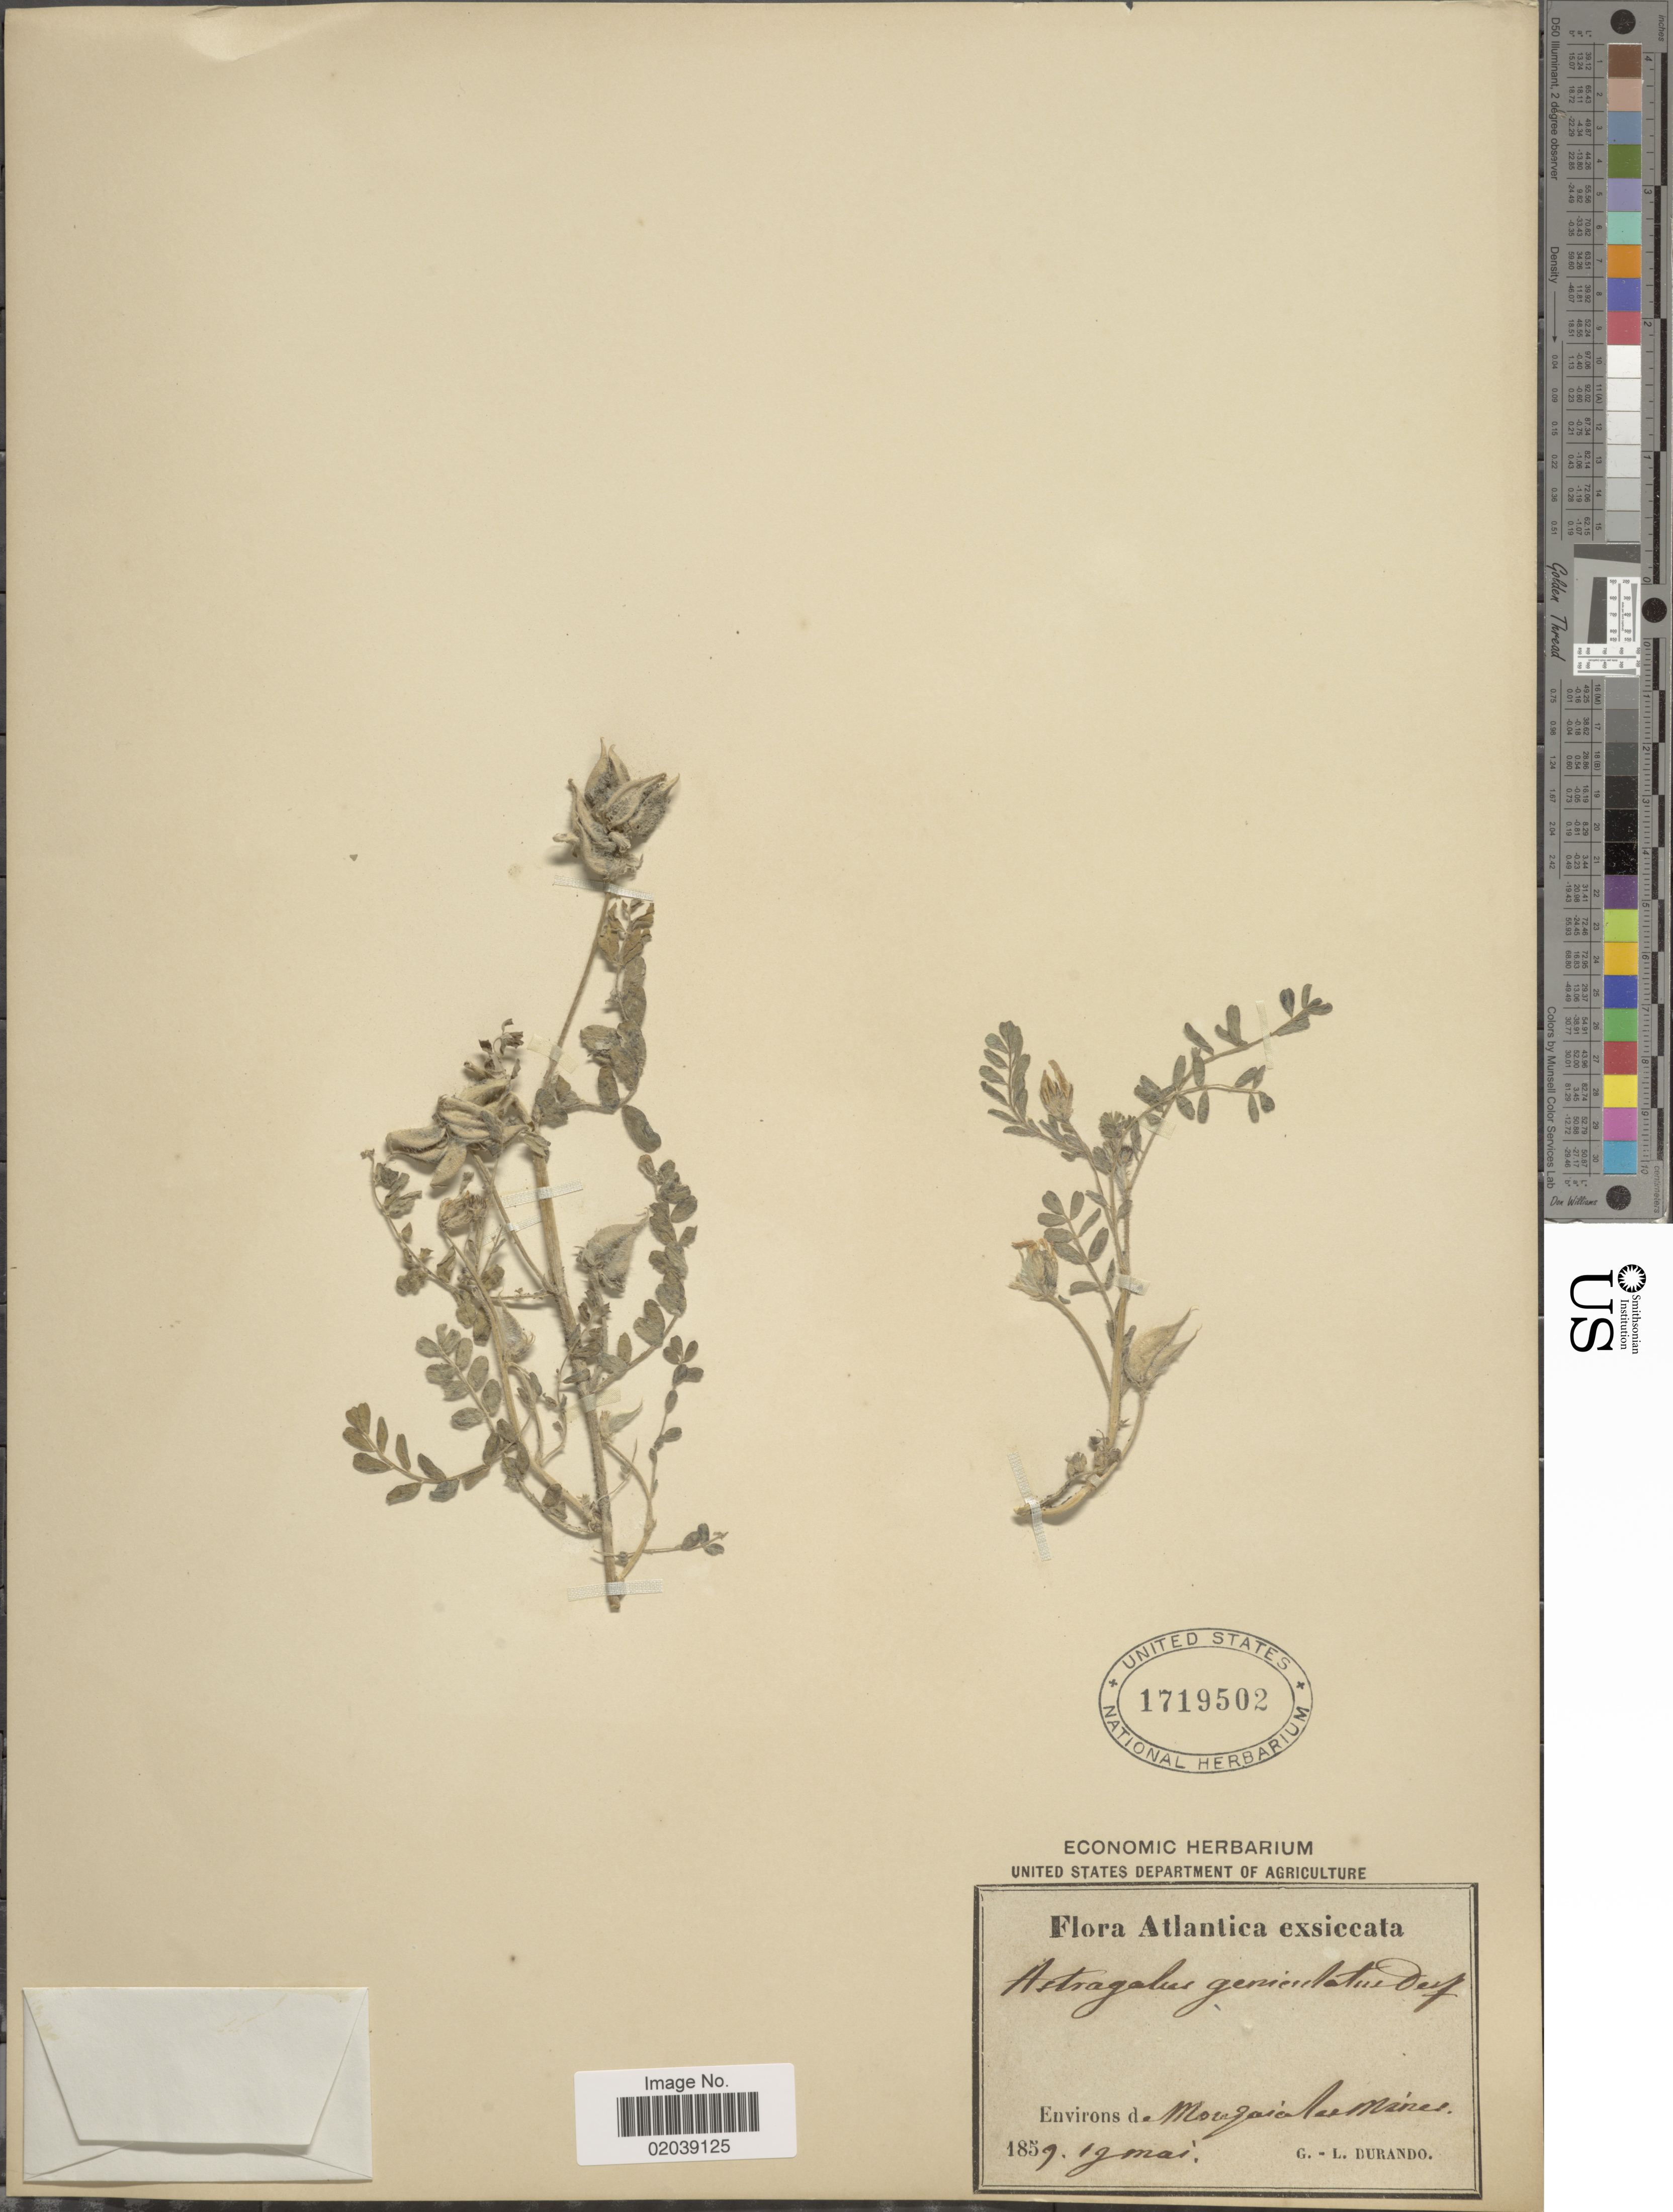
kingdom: Plantae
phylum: Tracheophyta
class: Magnoliopsida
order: Fabales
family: Fabaceae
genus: Astragalus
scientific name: Astragalus geniculatus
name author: Desf.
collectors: G. Durando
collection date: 1859-05-19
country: Algeria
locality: Atlantica exsiccata. Environs de Mouzaia les Mines.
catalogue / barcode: US 1719502